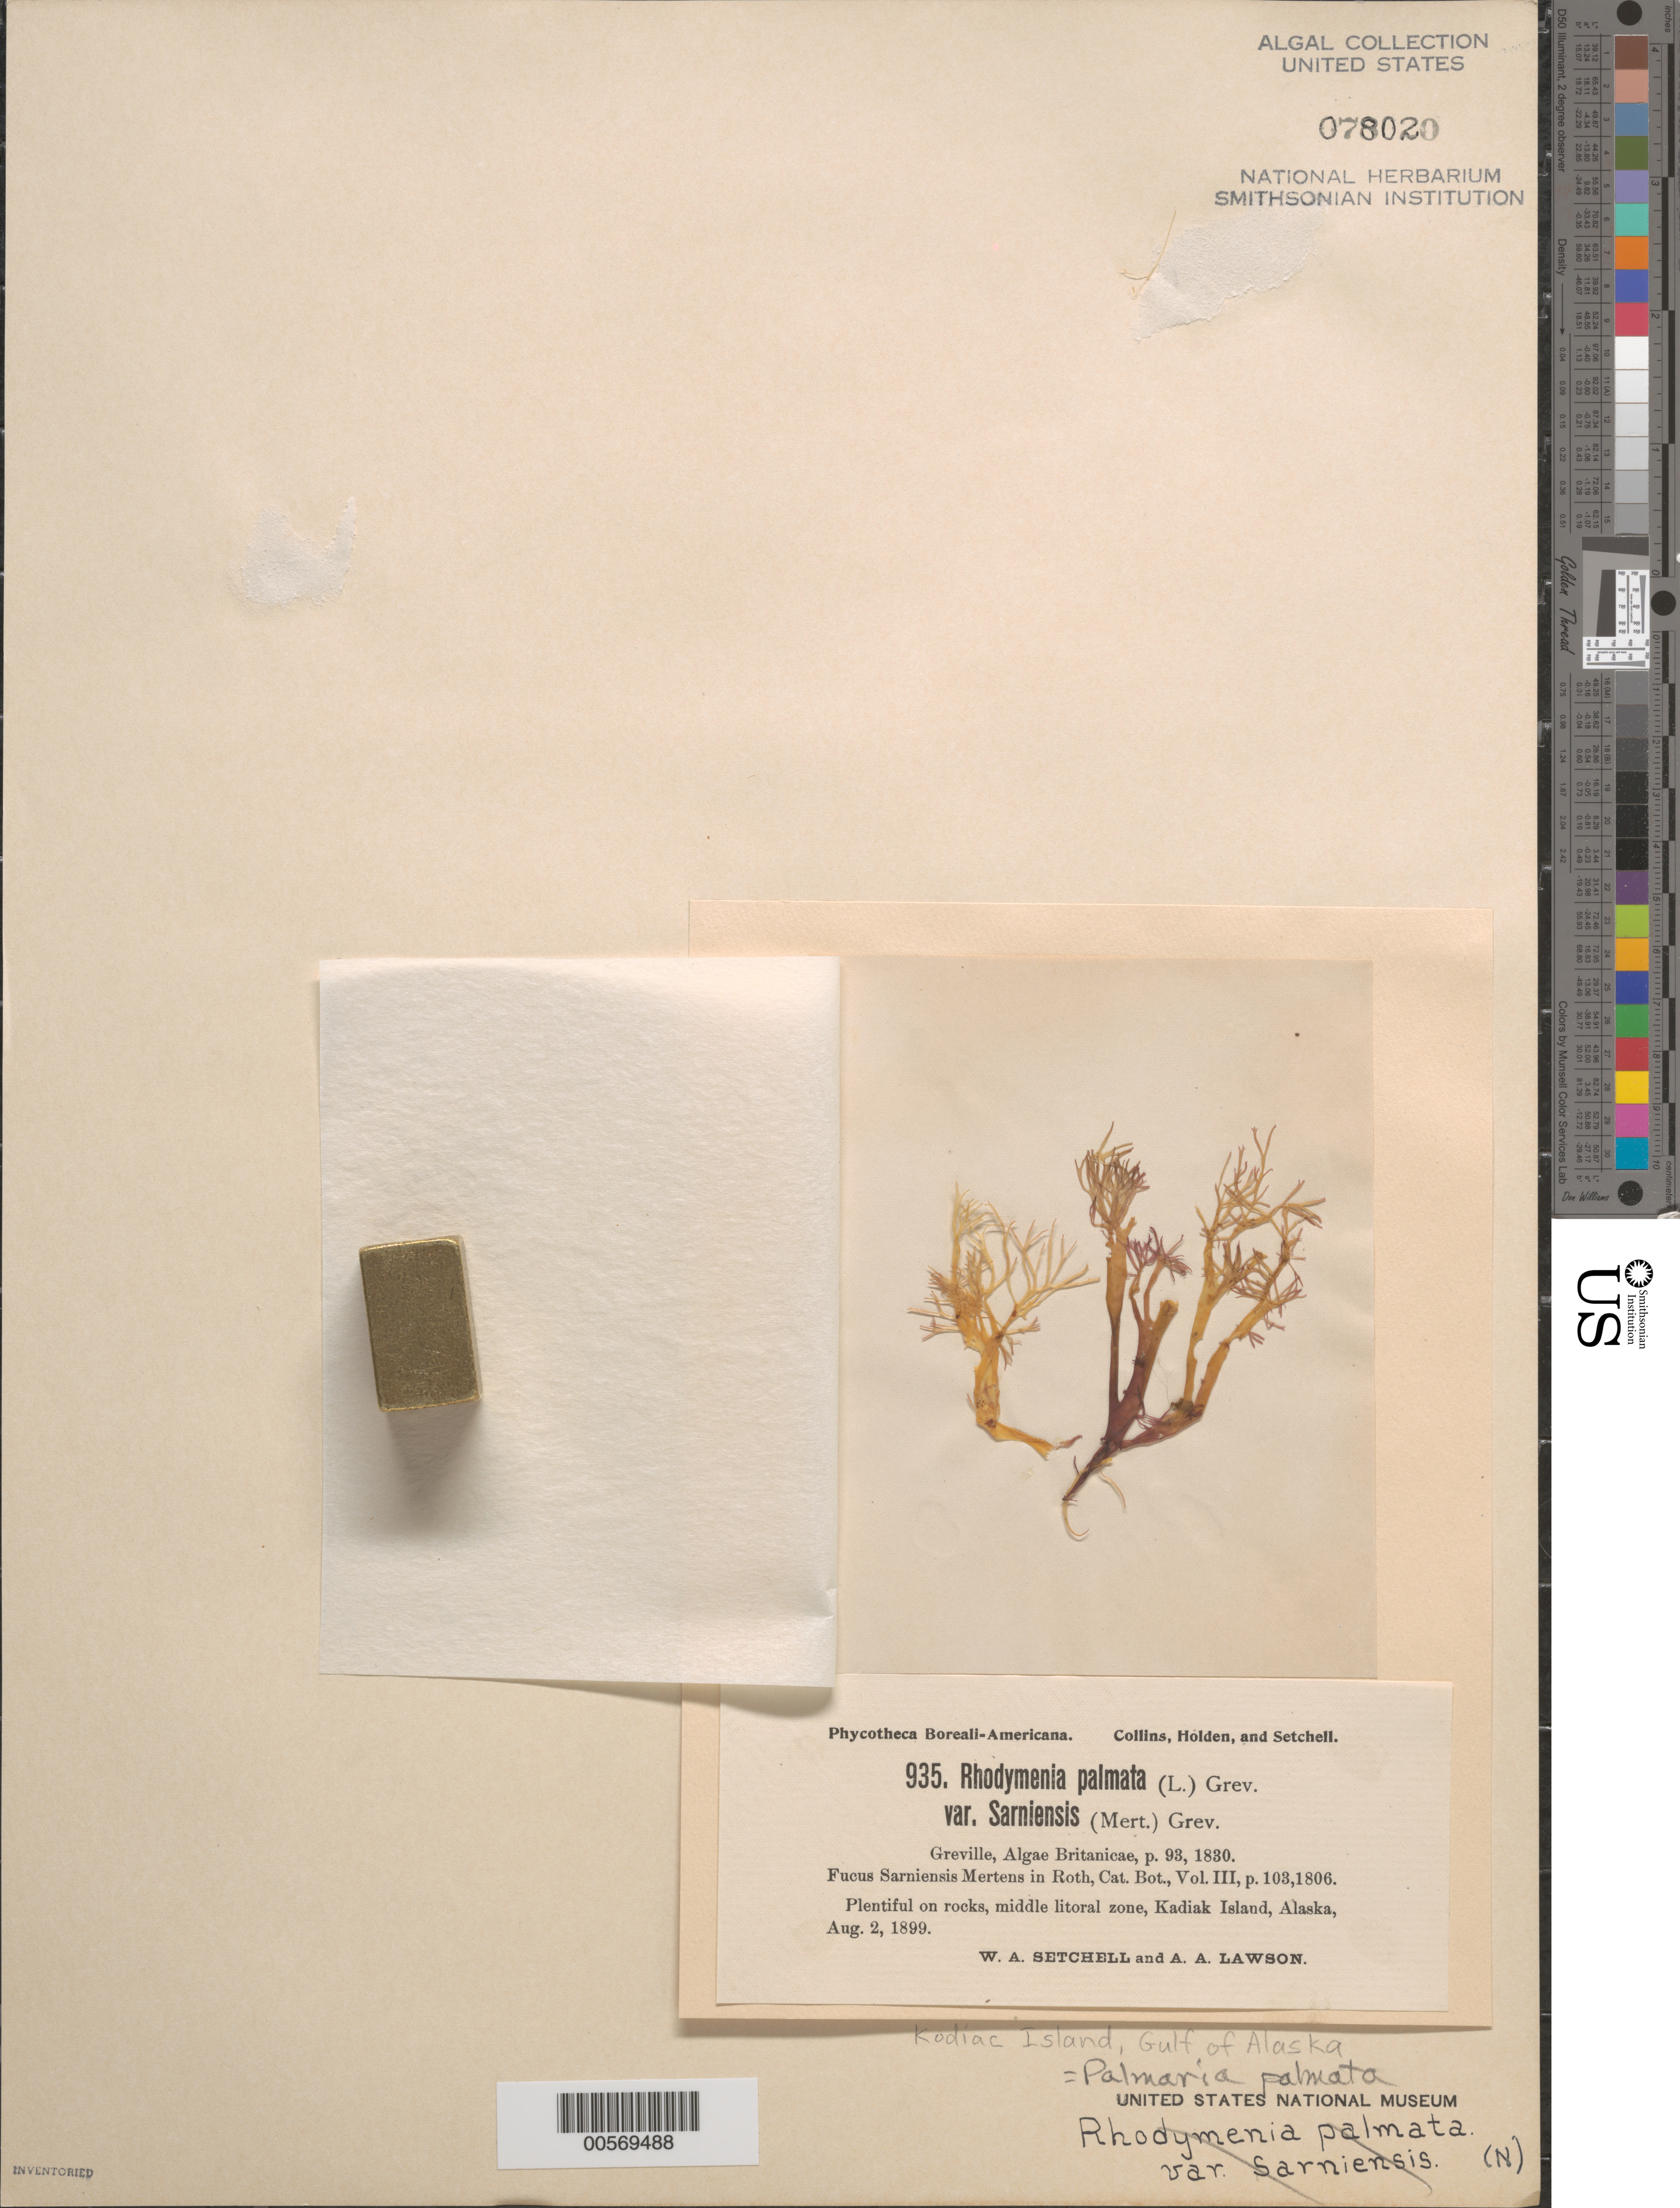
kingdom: Plantae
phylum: Rhodophyta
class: Florideophyceae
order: Palmariales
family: Palmariaceae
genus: Palmaria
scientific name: Palmaria palmata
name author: (L.) F. Weber & D. Mohr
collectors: W. Setchell & A. A. Lawson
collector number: PB-A 935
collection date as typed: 02 Aug 1899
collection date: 1899-08-02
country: United States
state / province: Alaska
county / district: Kodiak Island Division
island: Kodiak Island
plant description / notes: Collins, Holden & Setchell, Phycotheca Boreali-Americana, as Rhodymenia palmata v. sarniensis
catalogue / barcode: US 78020